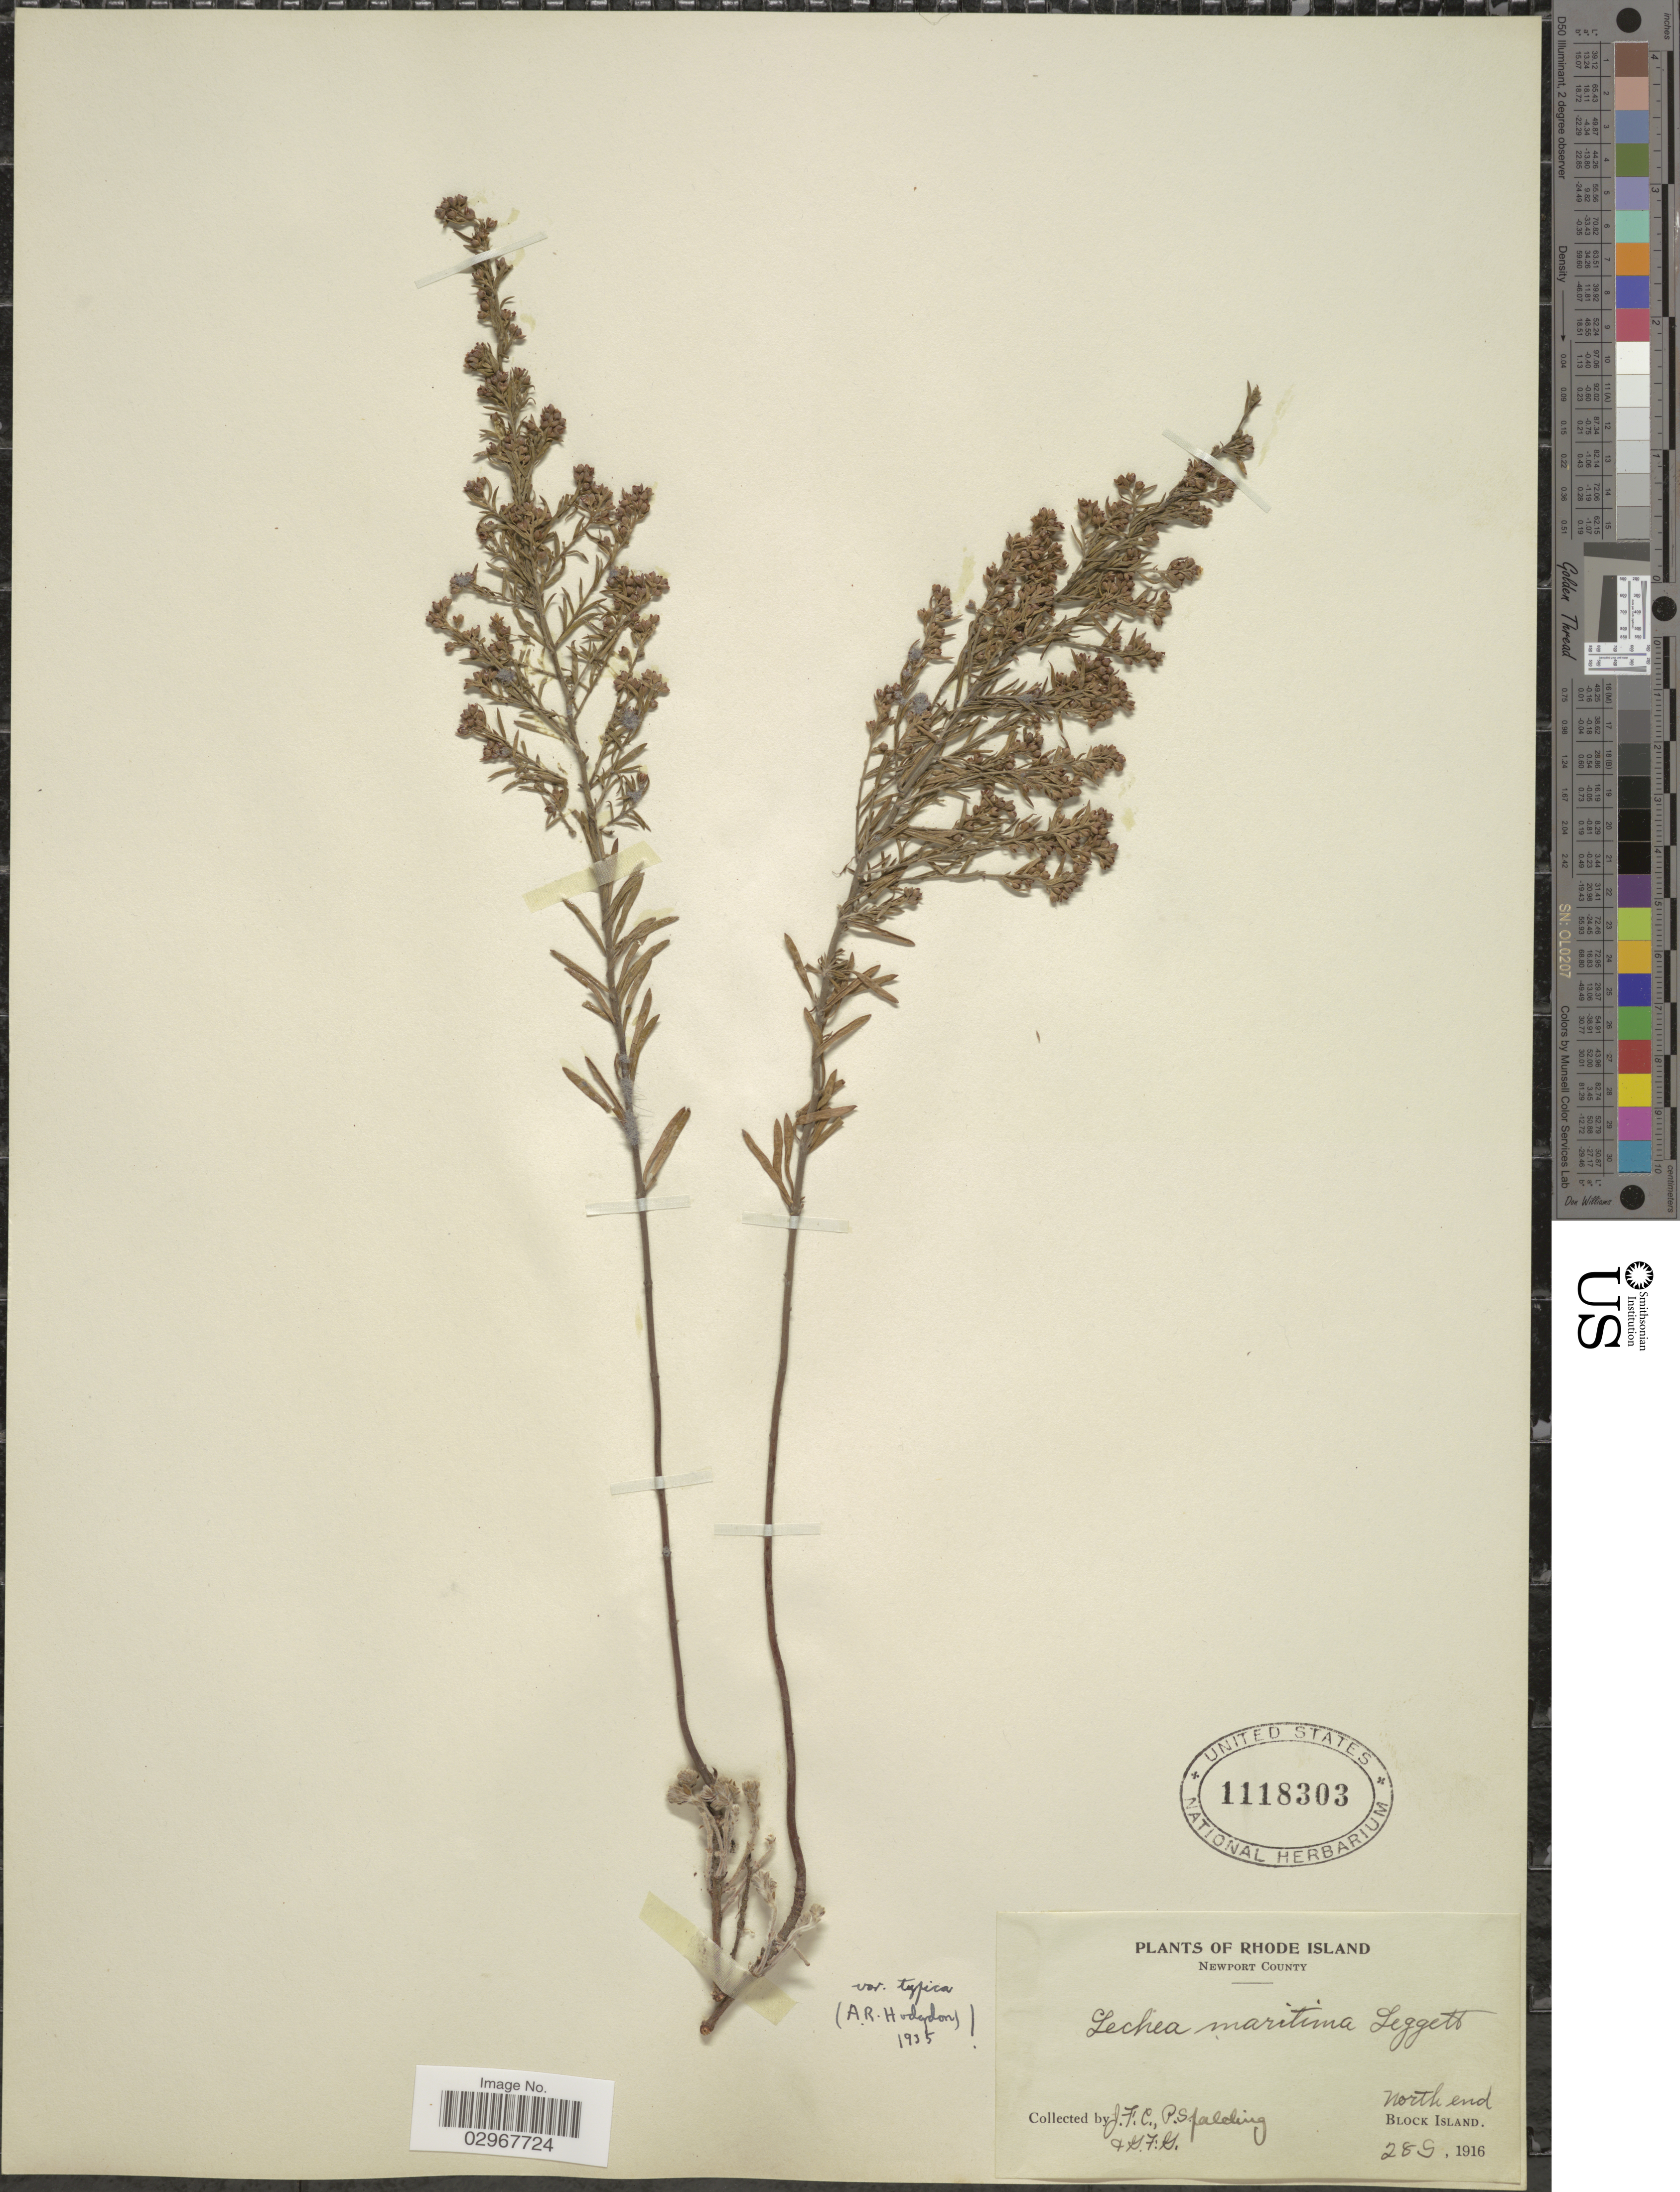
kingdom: Plantae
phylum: Tracheophyta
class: Magnoliopsida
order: Malvales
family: Cistaceae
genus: Lechea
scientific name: Lechea maritima var. typica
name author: Hodgdon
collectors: J. Collins, P. Spalding & G. F. G.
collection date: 1916-09-28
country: United States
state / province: Rhode Island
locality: Newport County. North end Block Island.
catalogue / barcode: US 1118303